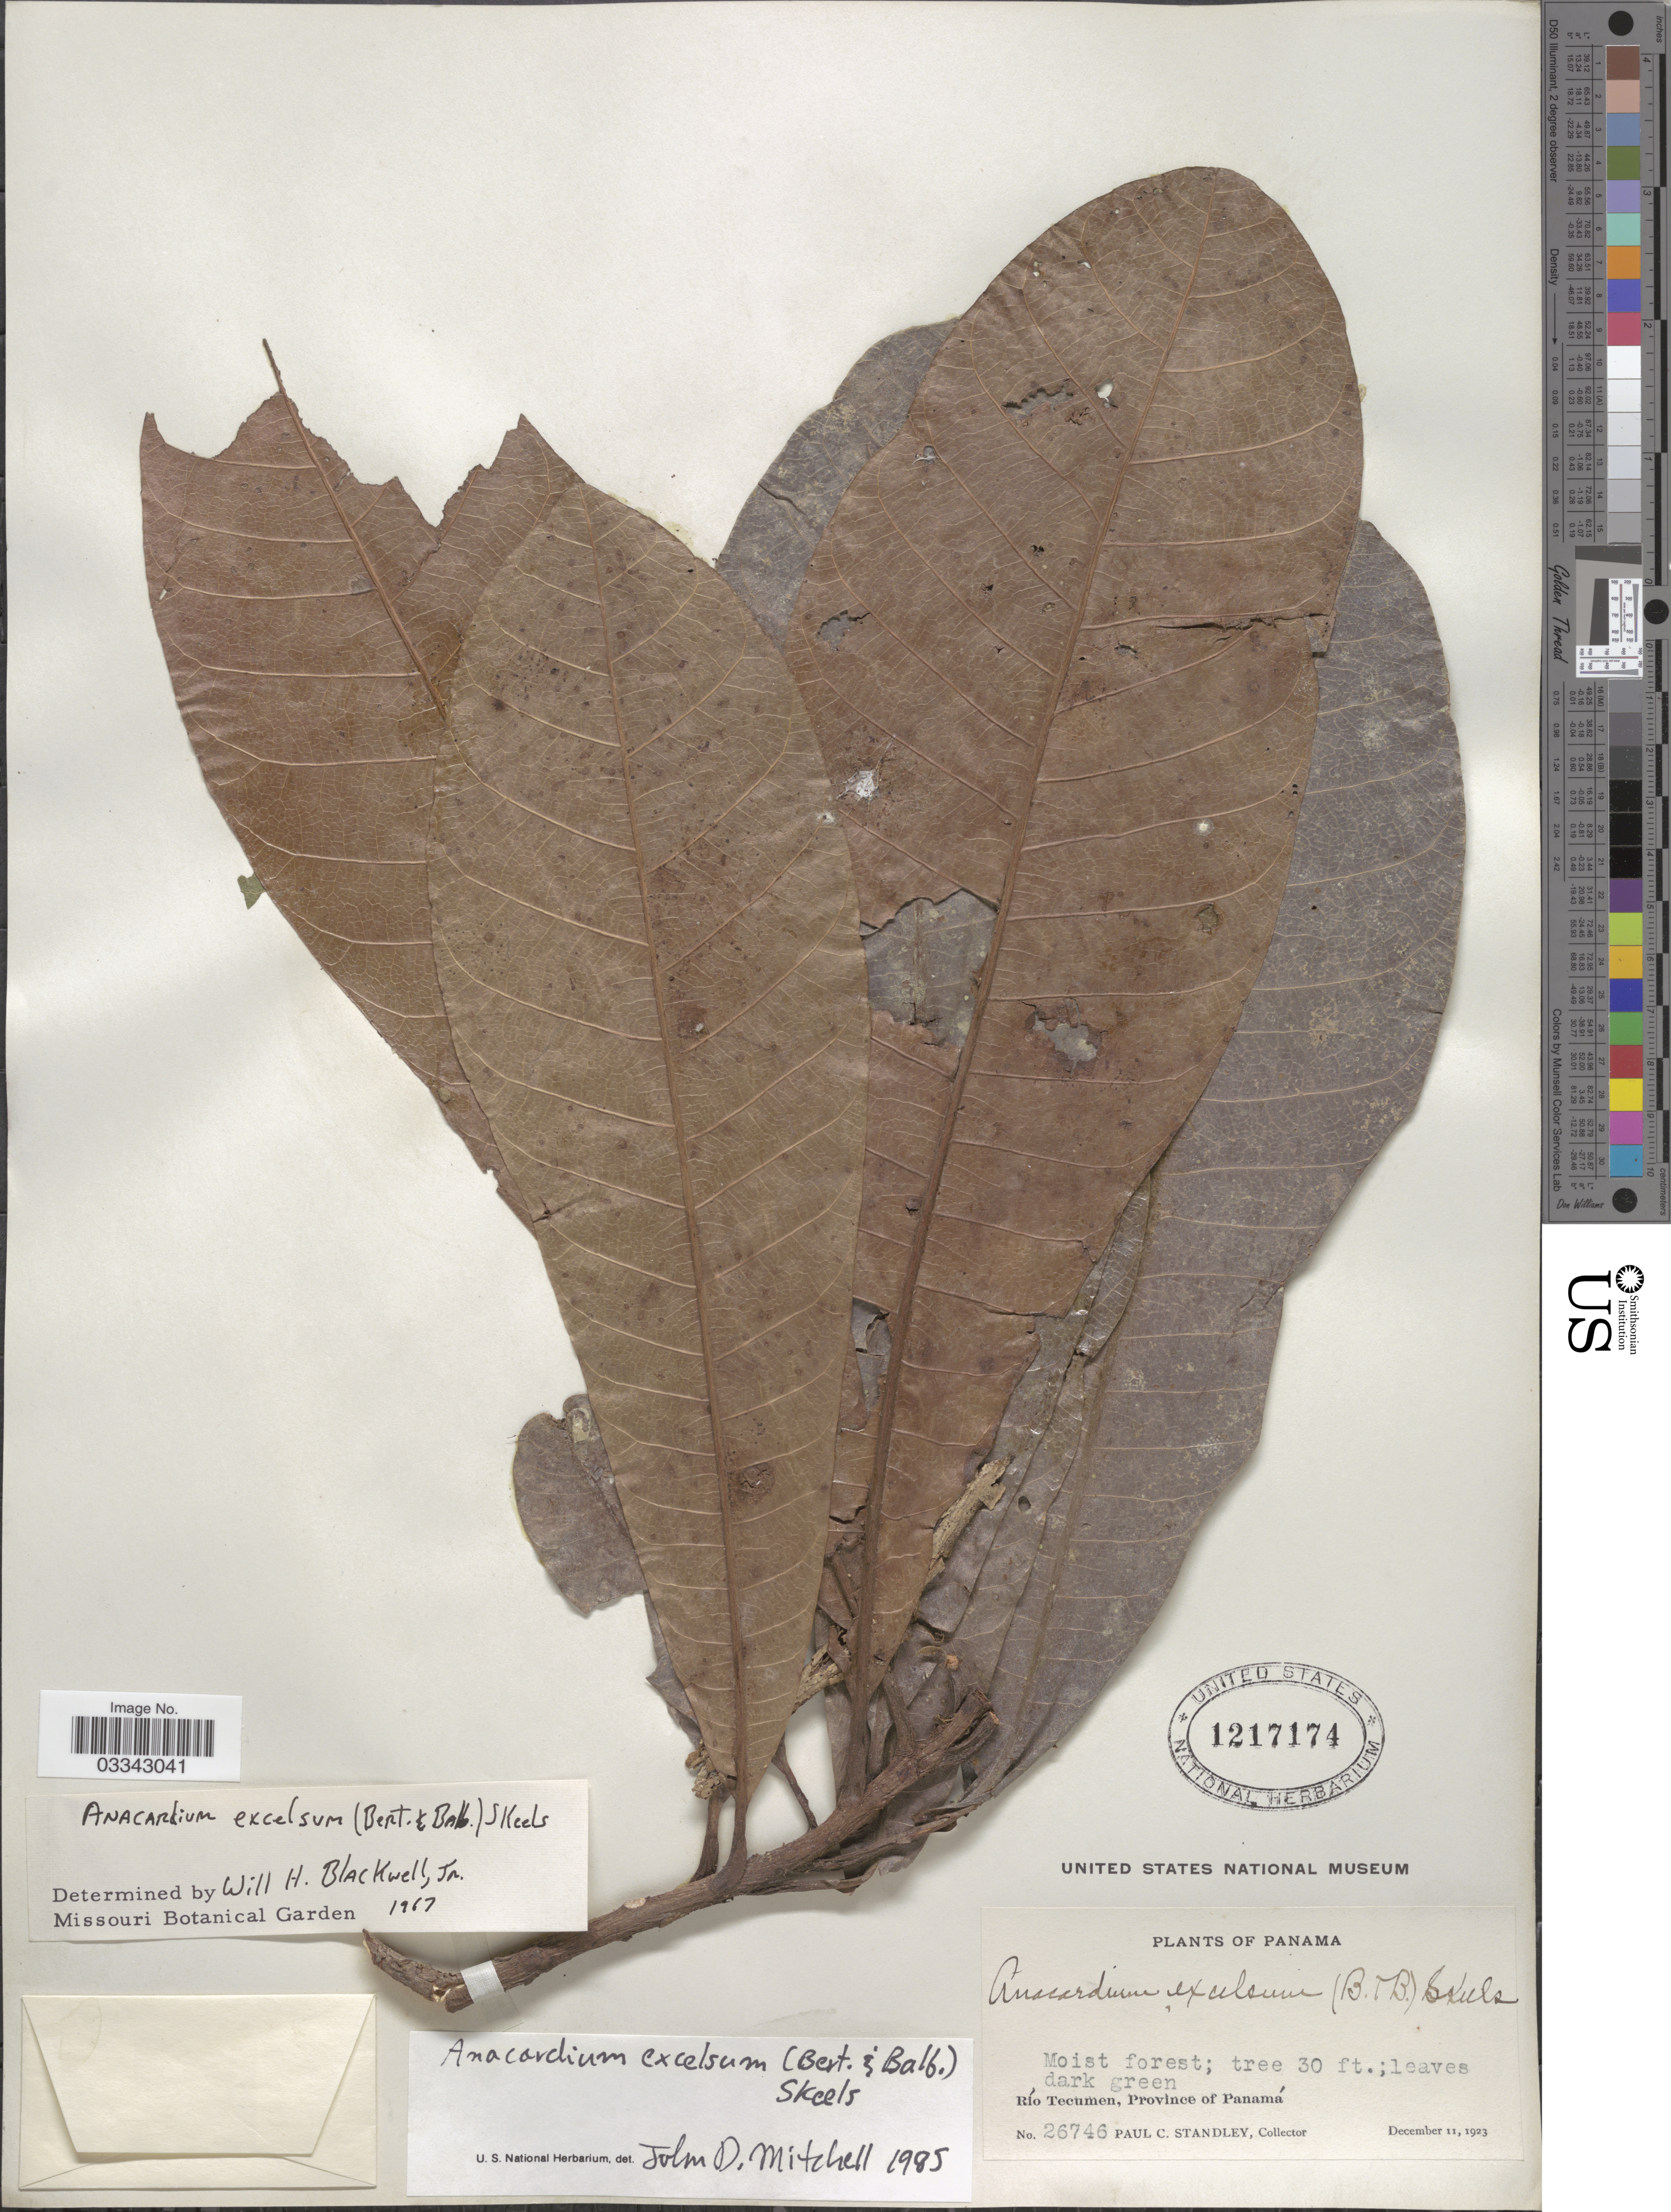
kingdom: Plantae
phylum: Tracheophyta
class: Magnoliopsida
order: Sapindales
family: Anacardiaceae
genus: Anacardium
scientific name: Anacardium excelsum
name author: (Kunth) Skeels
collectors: P. C. Standley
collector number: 26746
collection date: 1923-12-11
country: Panama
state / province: Panamá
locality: Río Tecumen.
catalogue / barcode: US 1217174